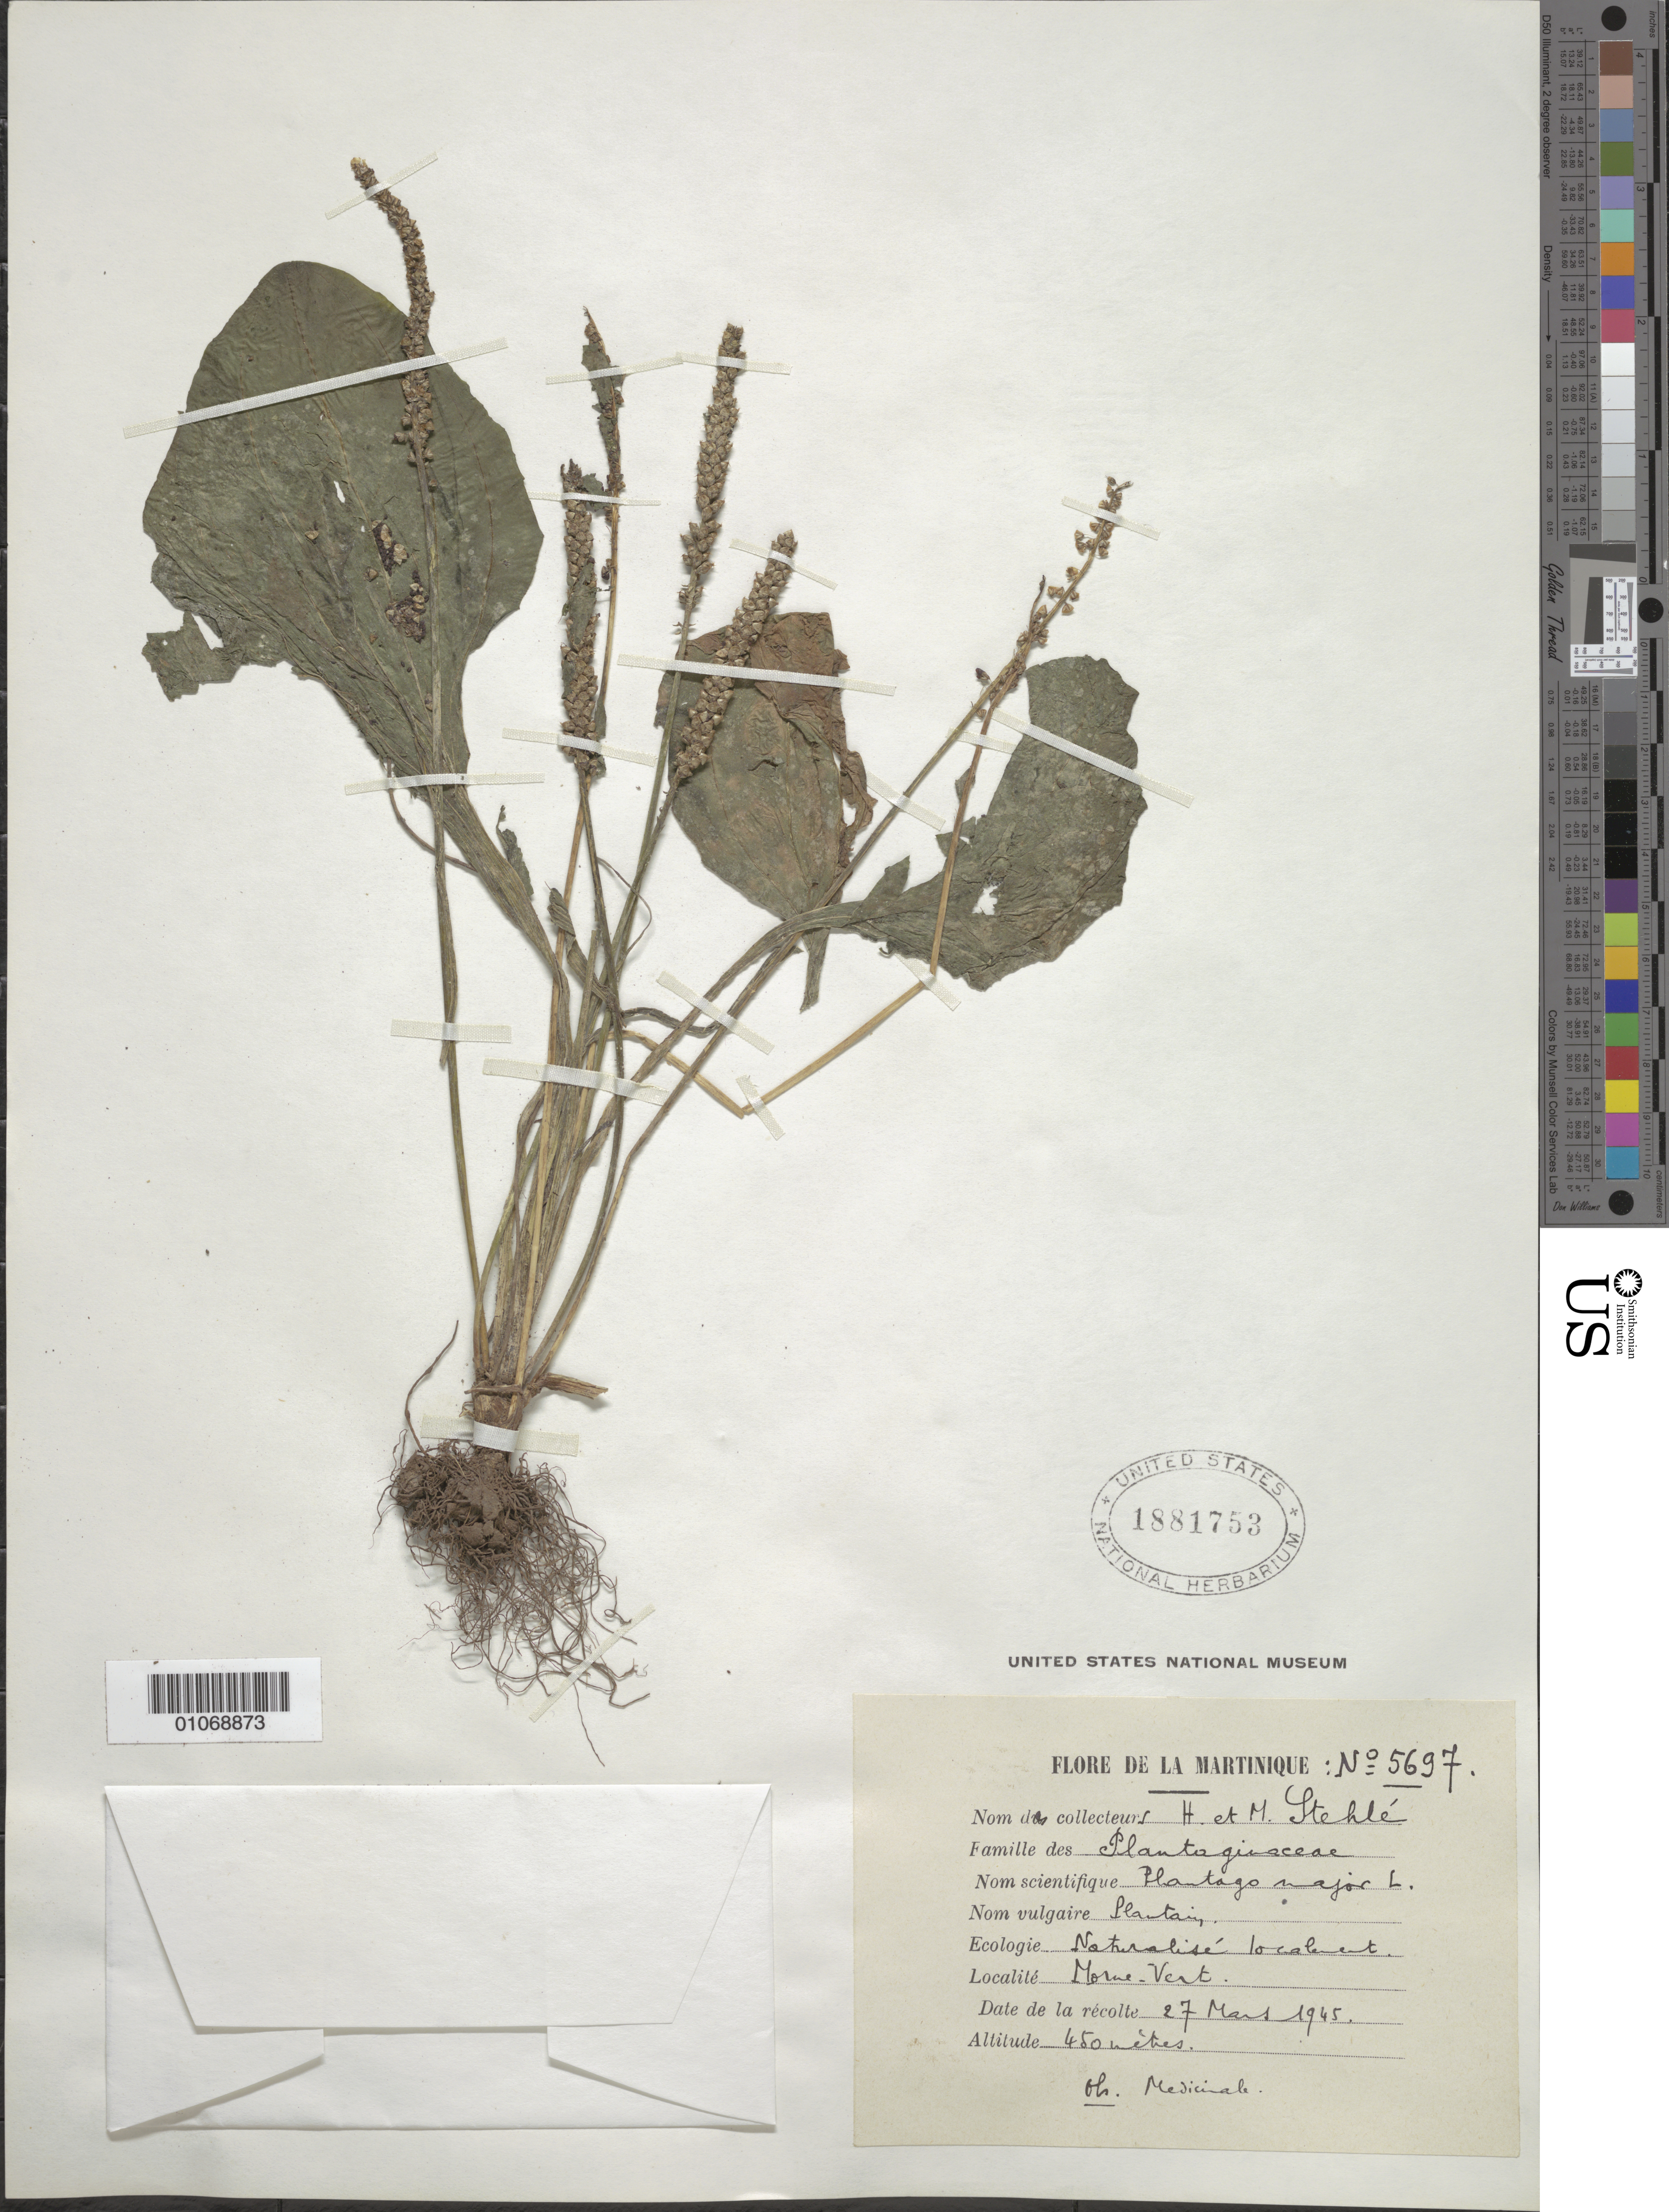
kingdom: Plantae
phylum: Tracheophyta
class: Magnoliopsida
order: Lamiales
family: Plantaginaceae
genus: Plantago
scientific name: Plantago major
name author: L.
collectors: H. Stehlé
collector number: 5697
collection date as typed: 27 Mar 1945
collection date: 1945-03-27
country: Martinique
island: Martinique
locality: Morne Vert.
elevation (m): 450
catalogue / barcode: US 1881753